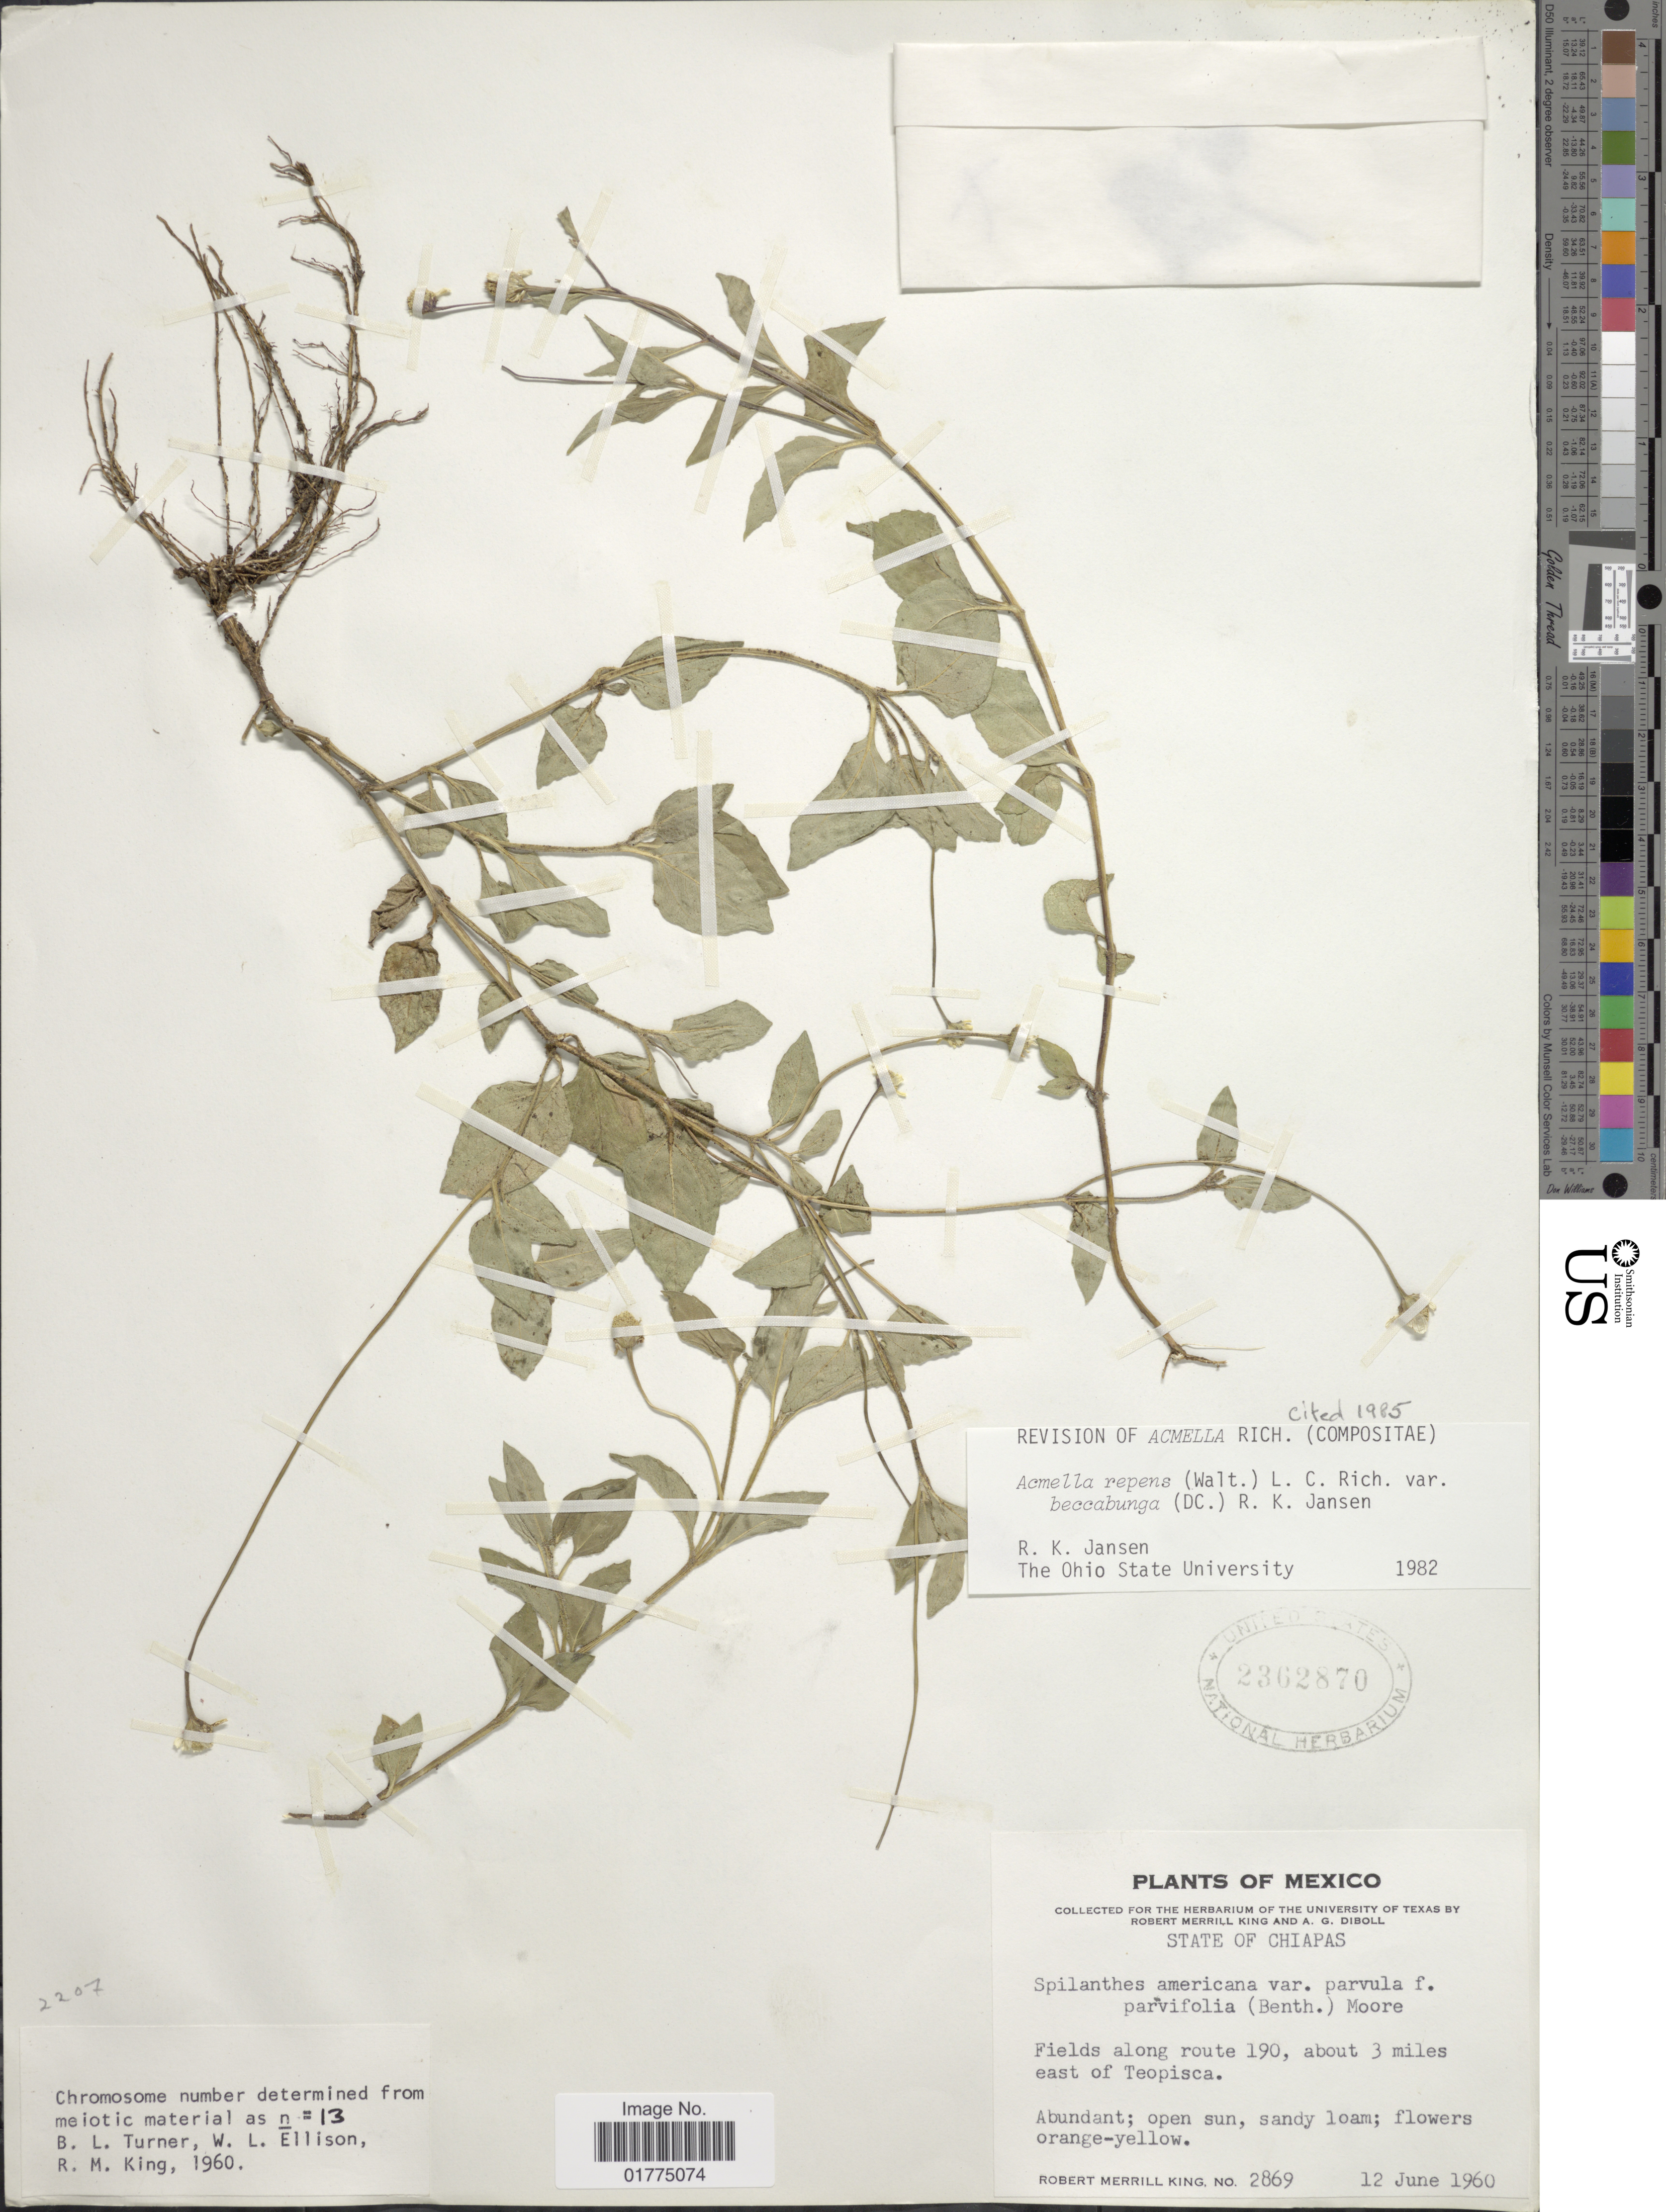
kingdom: Plantae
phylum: Tracheophyta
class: Magnoliopsida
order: Asterales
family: Asteraceae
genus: Acmella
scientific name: Acmella repens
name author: (Walter) Rich.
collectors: R. M. King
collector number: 2869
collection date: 1960-06-12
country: Mexico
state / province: Chiapas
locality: State of Chiapas. Fields along route 190, about 3 miles east of Teopisca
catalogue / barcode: US 2362870